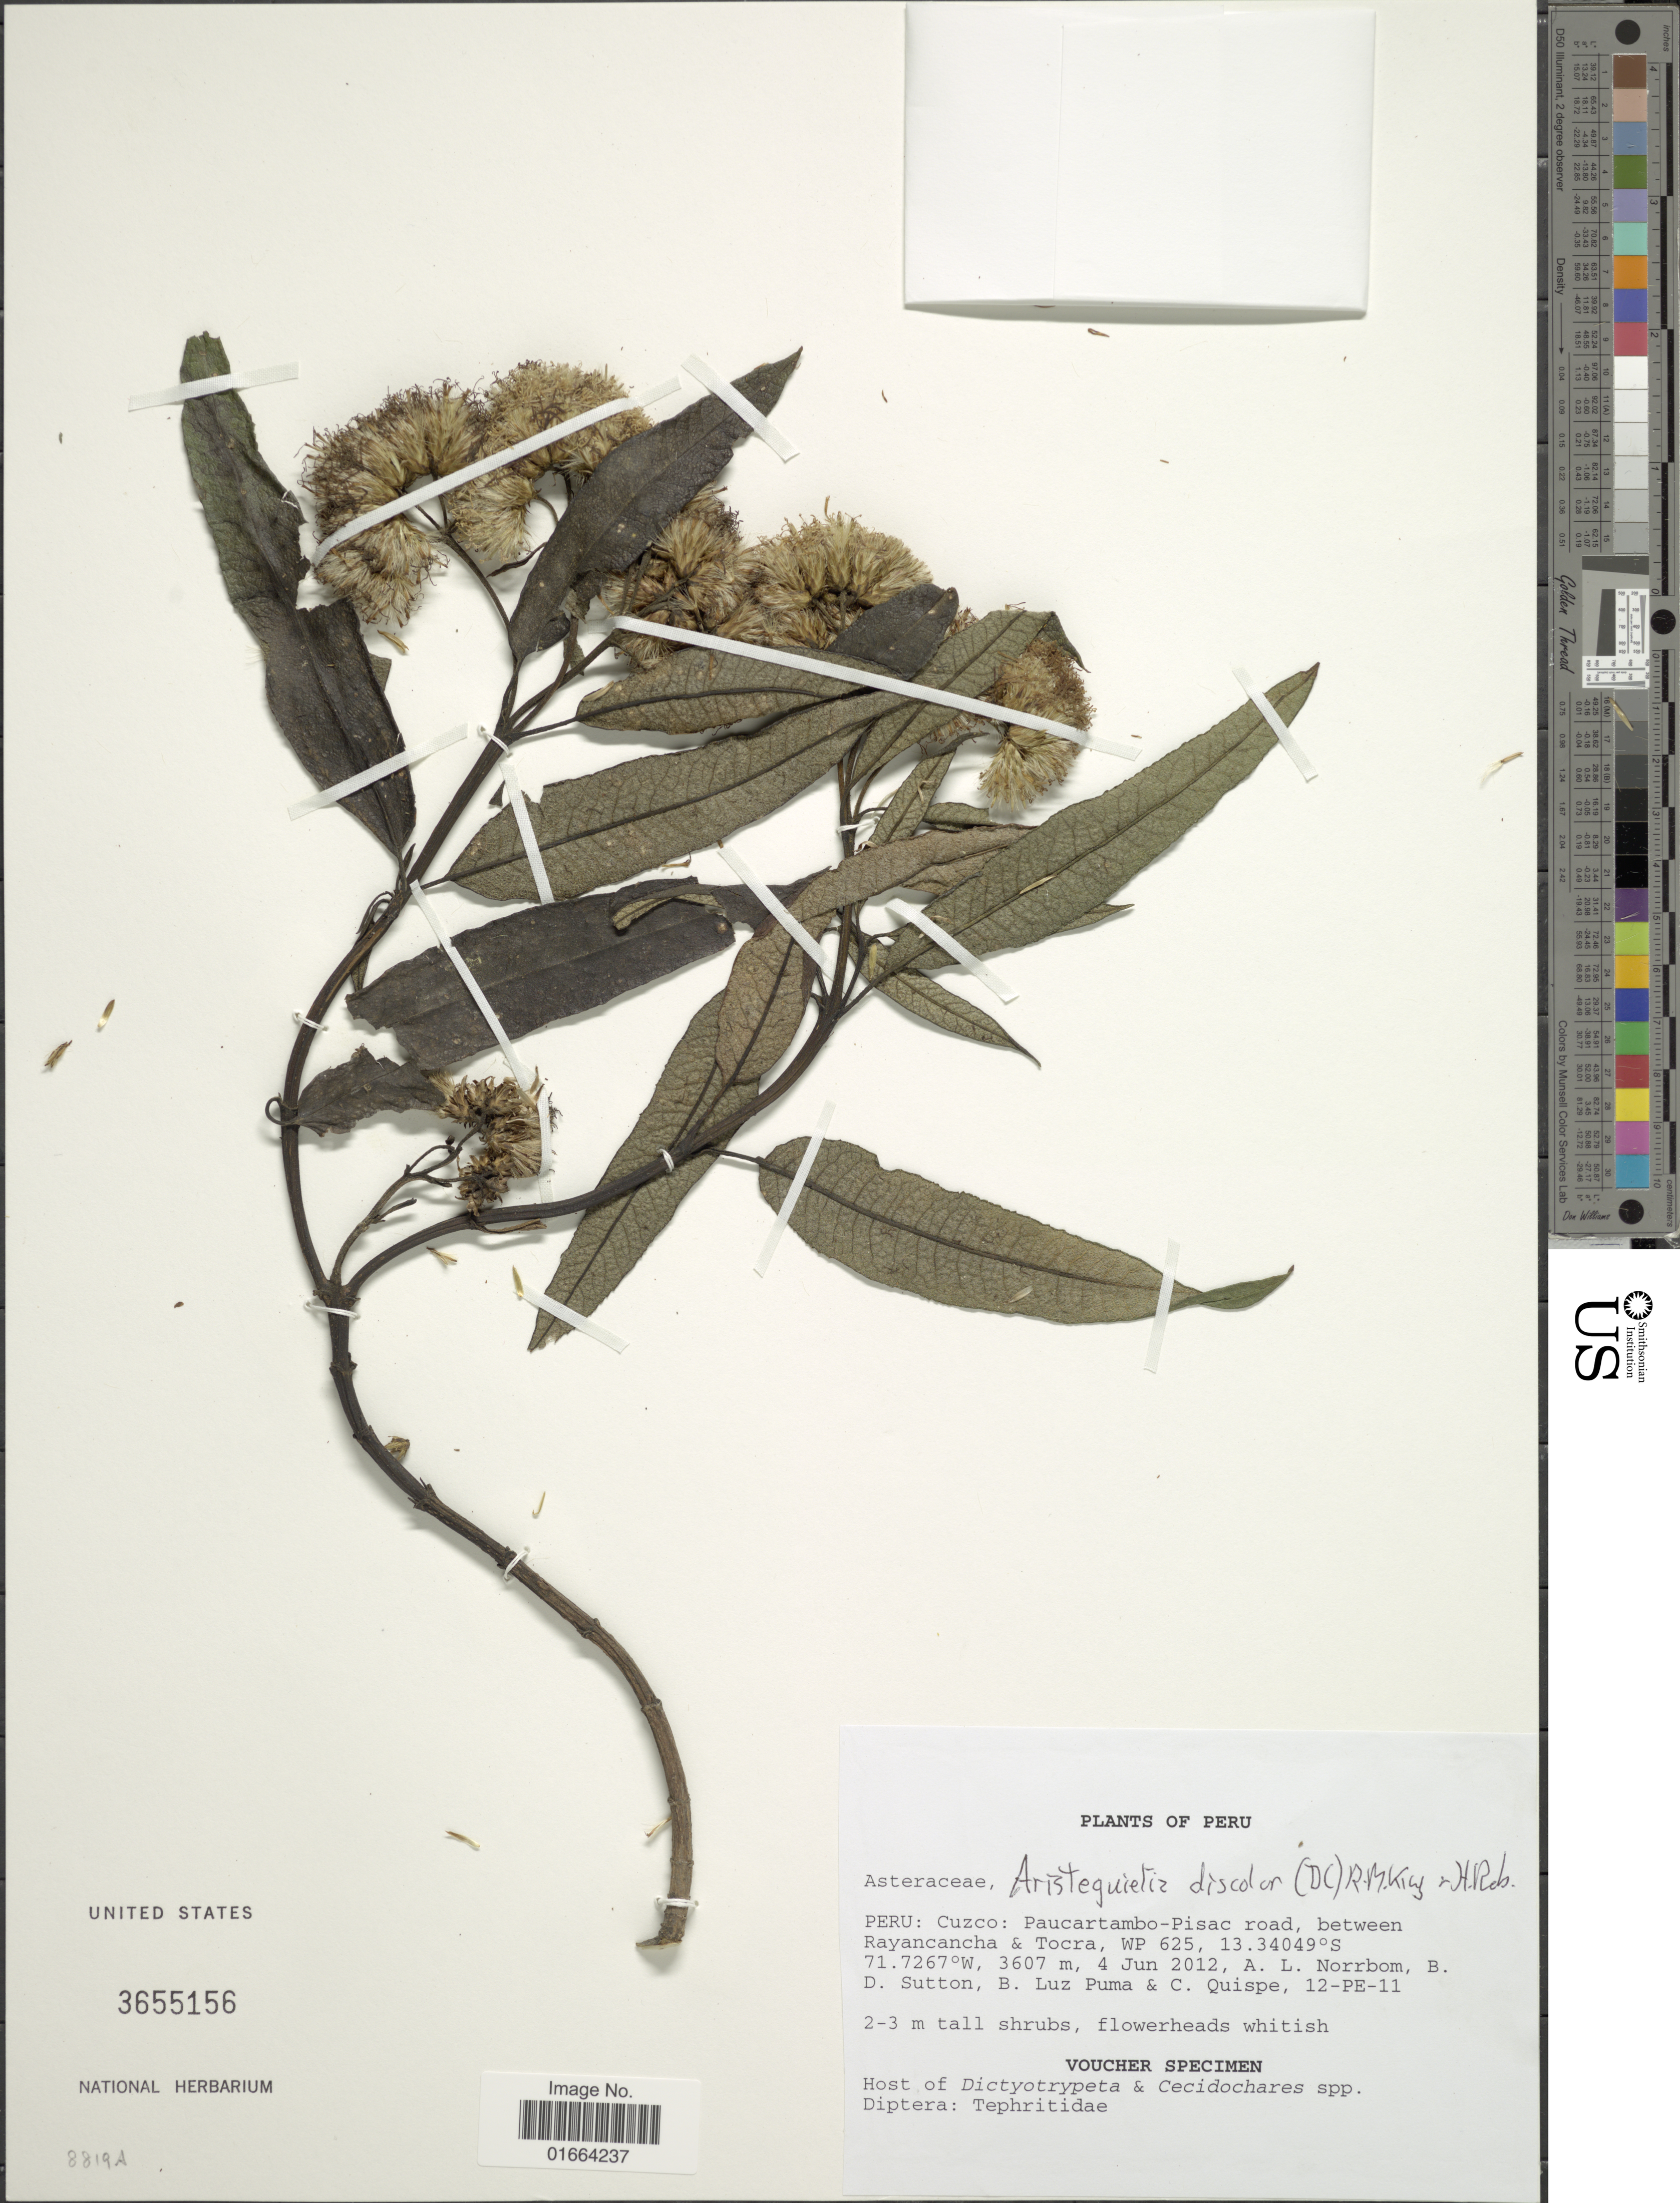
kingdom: Plantae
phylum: Tracheophyta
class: Magnoliopsida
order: Asterales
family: Asteraceae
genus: Aristeguietia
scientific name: Aristeguietia discolor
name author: (DC.) R.M. King & H. Rob.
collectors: A. L. Norrbom, B. Sutton, B. Luz Puma & C. Quispe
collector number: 12-PE-11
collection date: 2012-06-04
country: Peru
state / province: Cusco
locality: Paucartambo-Pisac road, between Rayancancha & Tocra, WP 625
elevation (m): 3607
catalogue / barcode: US 3655156